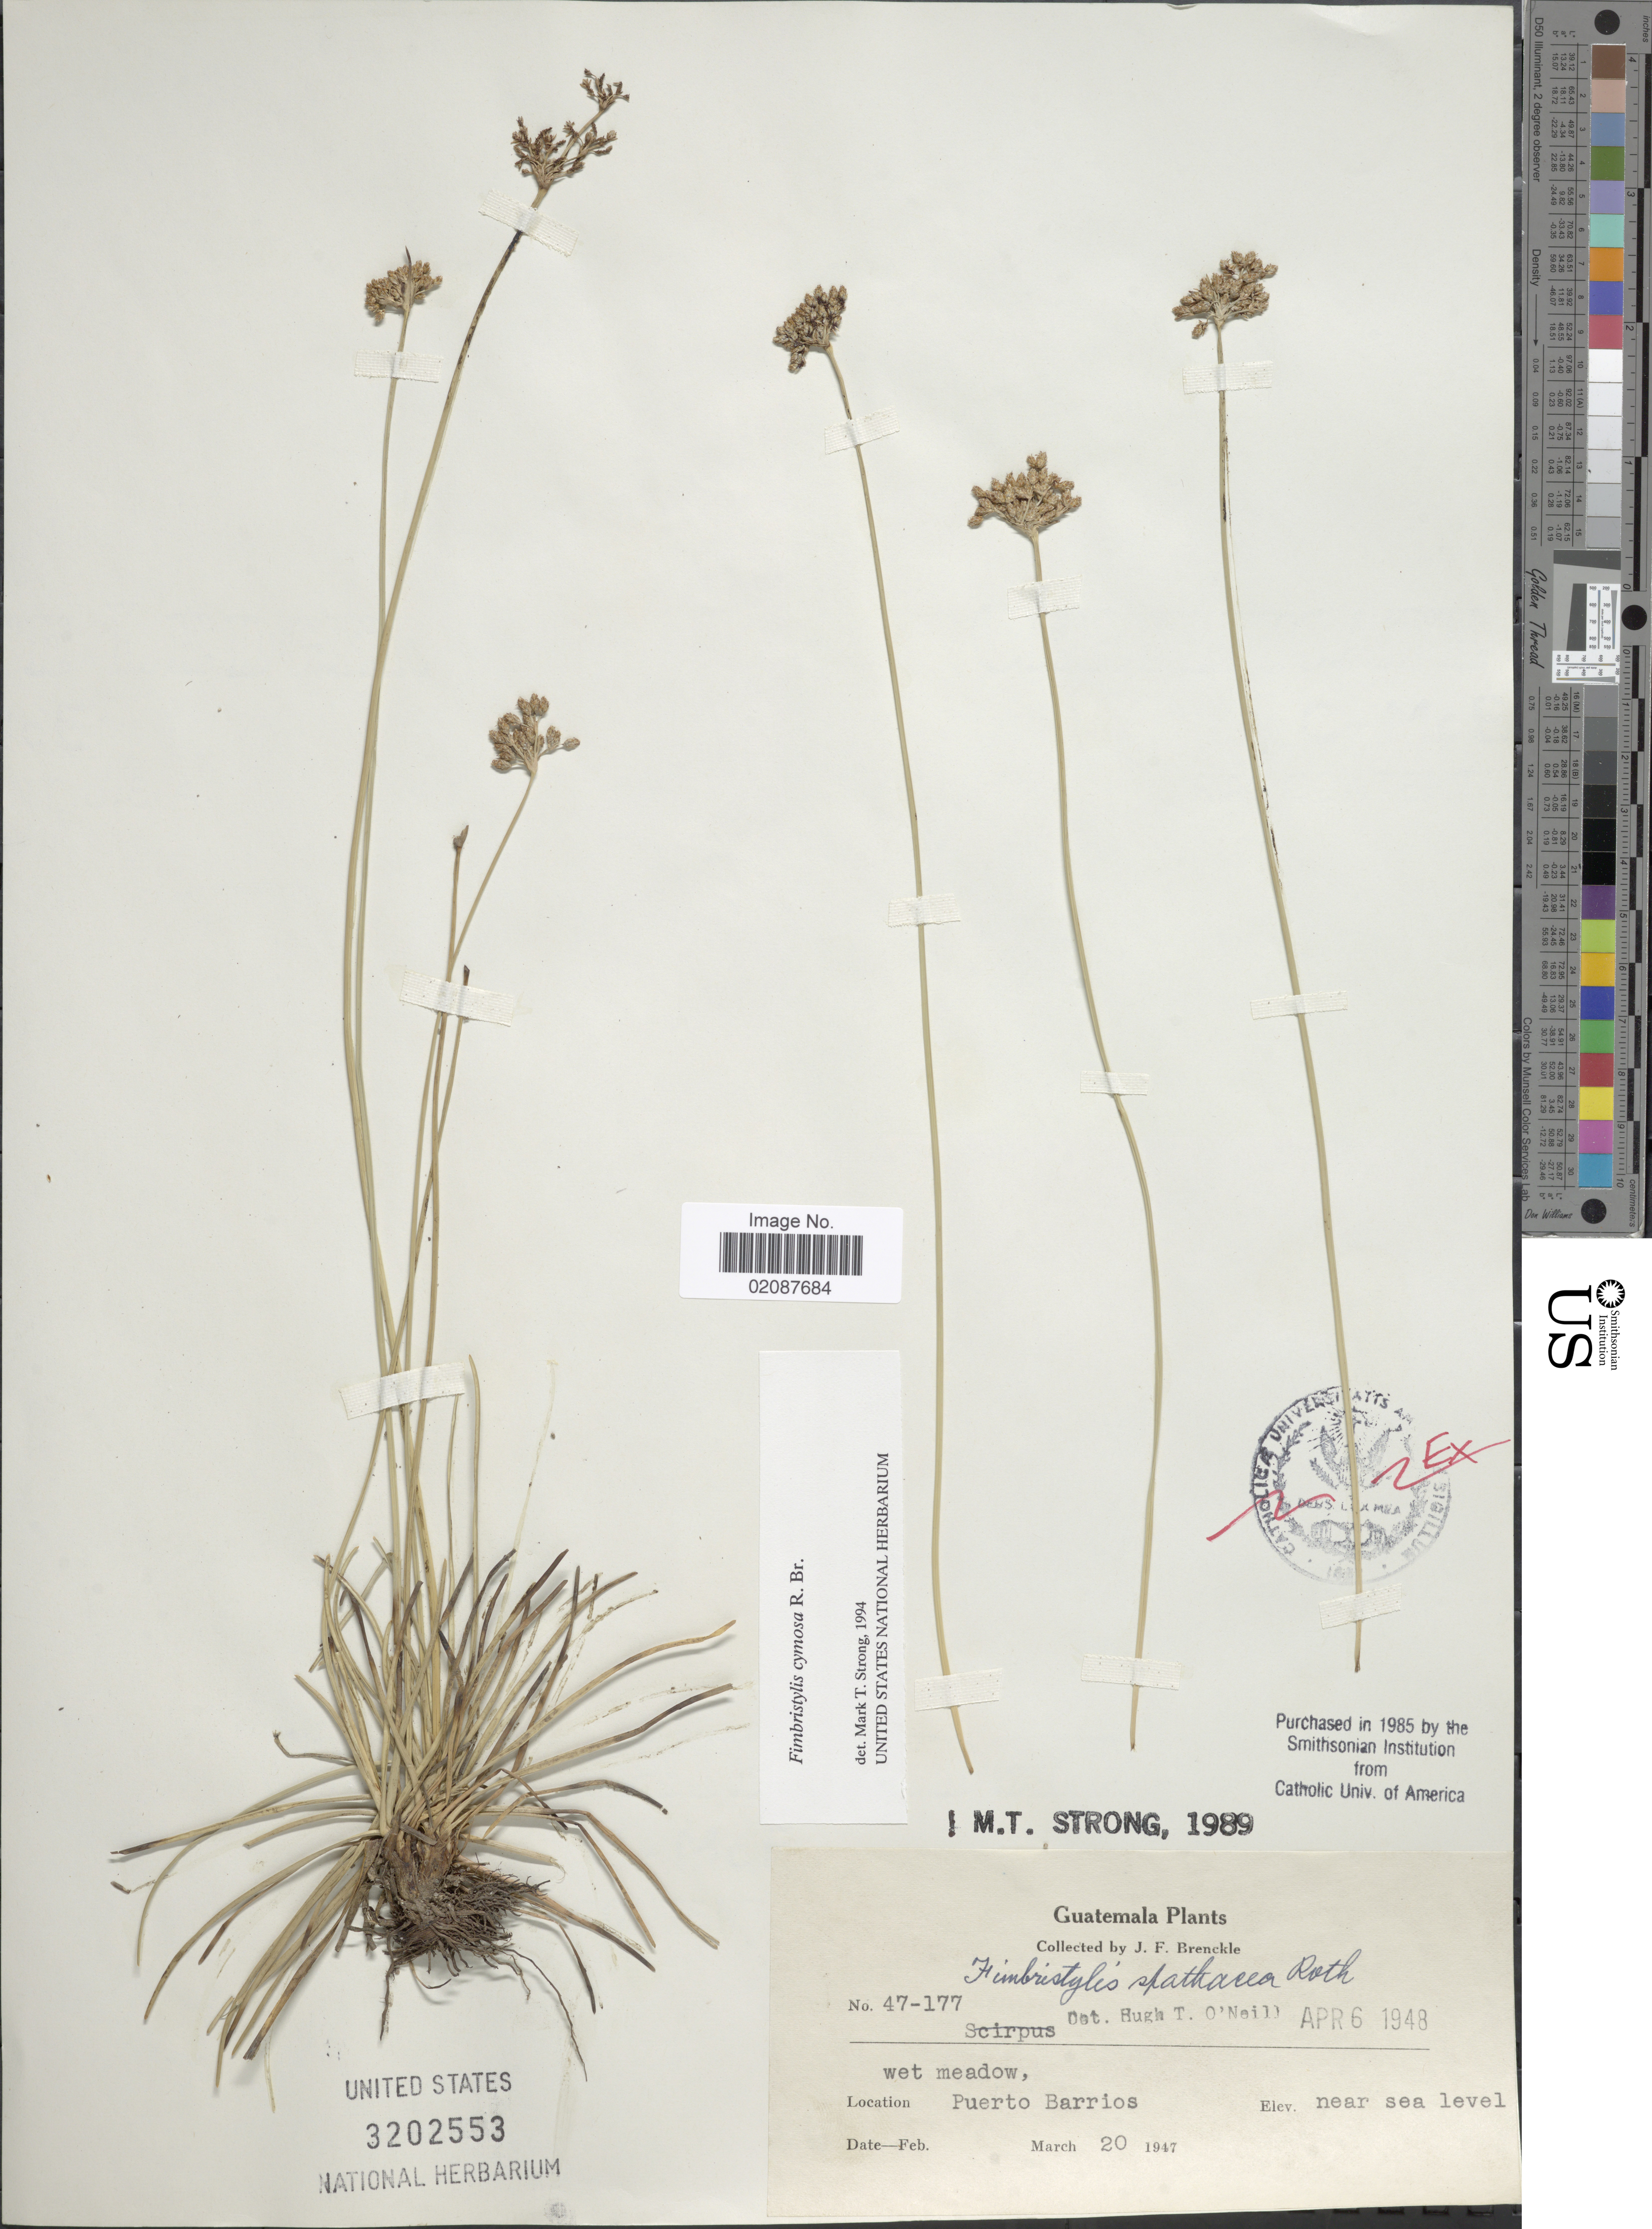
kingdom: Plantae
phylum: Tracheophyta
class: Liliopsida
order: Poales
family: Cyperaceae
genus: Fimbristylis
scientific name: Fimbristylis cymosa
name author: R. Br.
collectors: J. Brenckle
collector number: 47-177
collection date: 1947-03-20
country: Guatemala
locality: Puerto Barrios, wet meadow.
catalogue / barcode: US 3202553